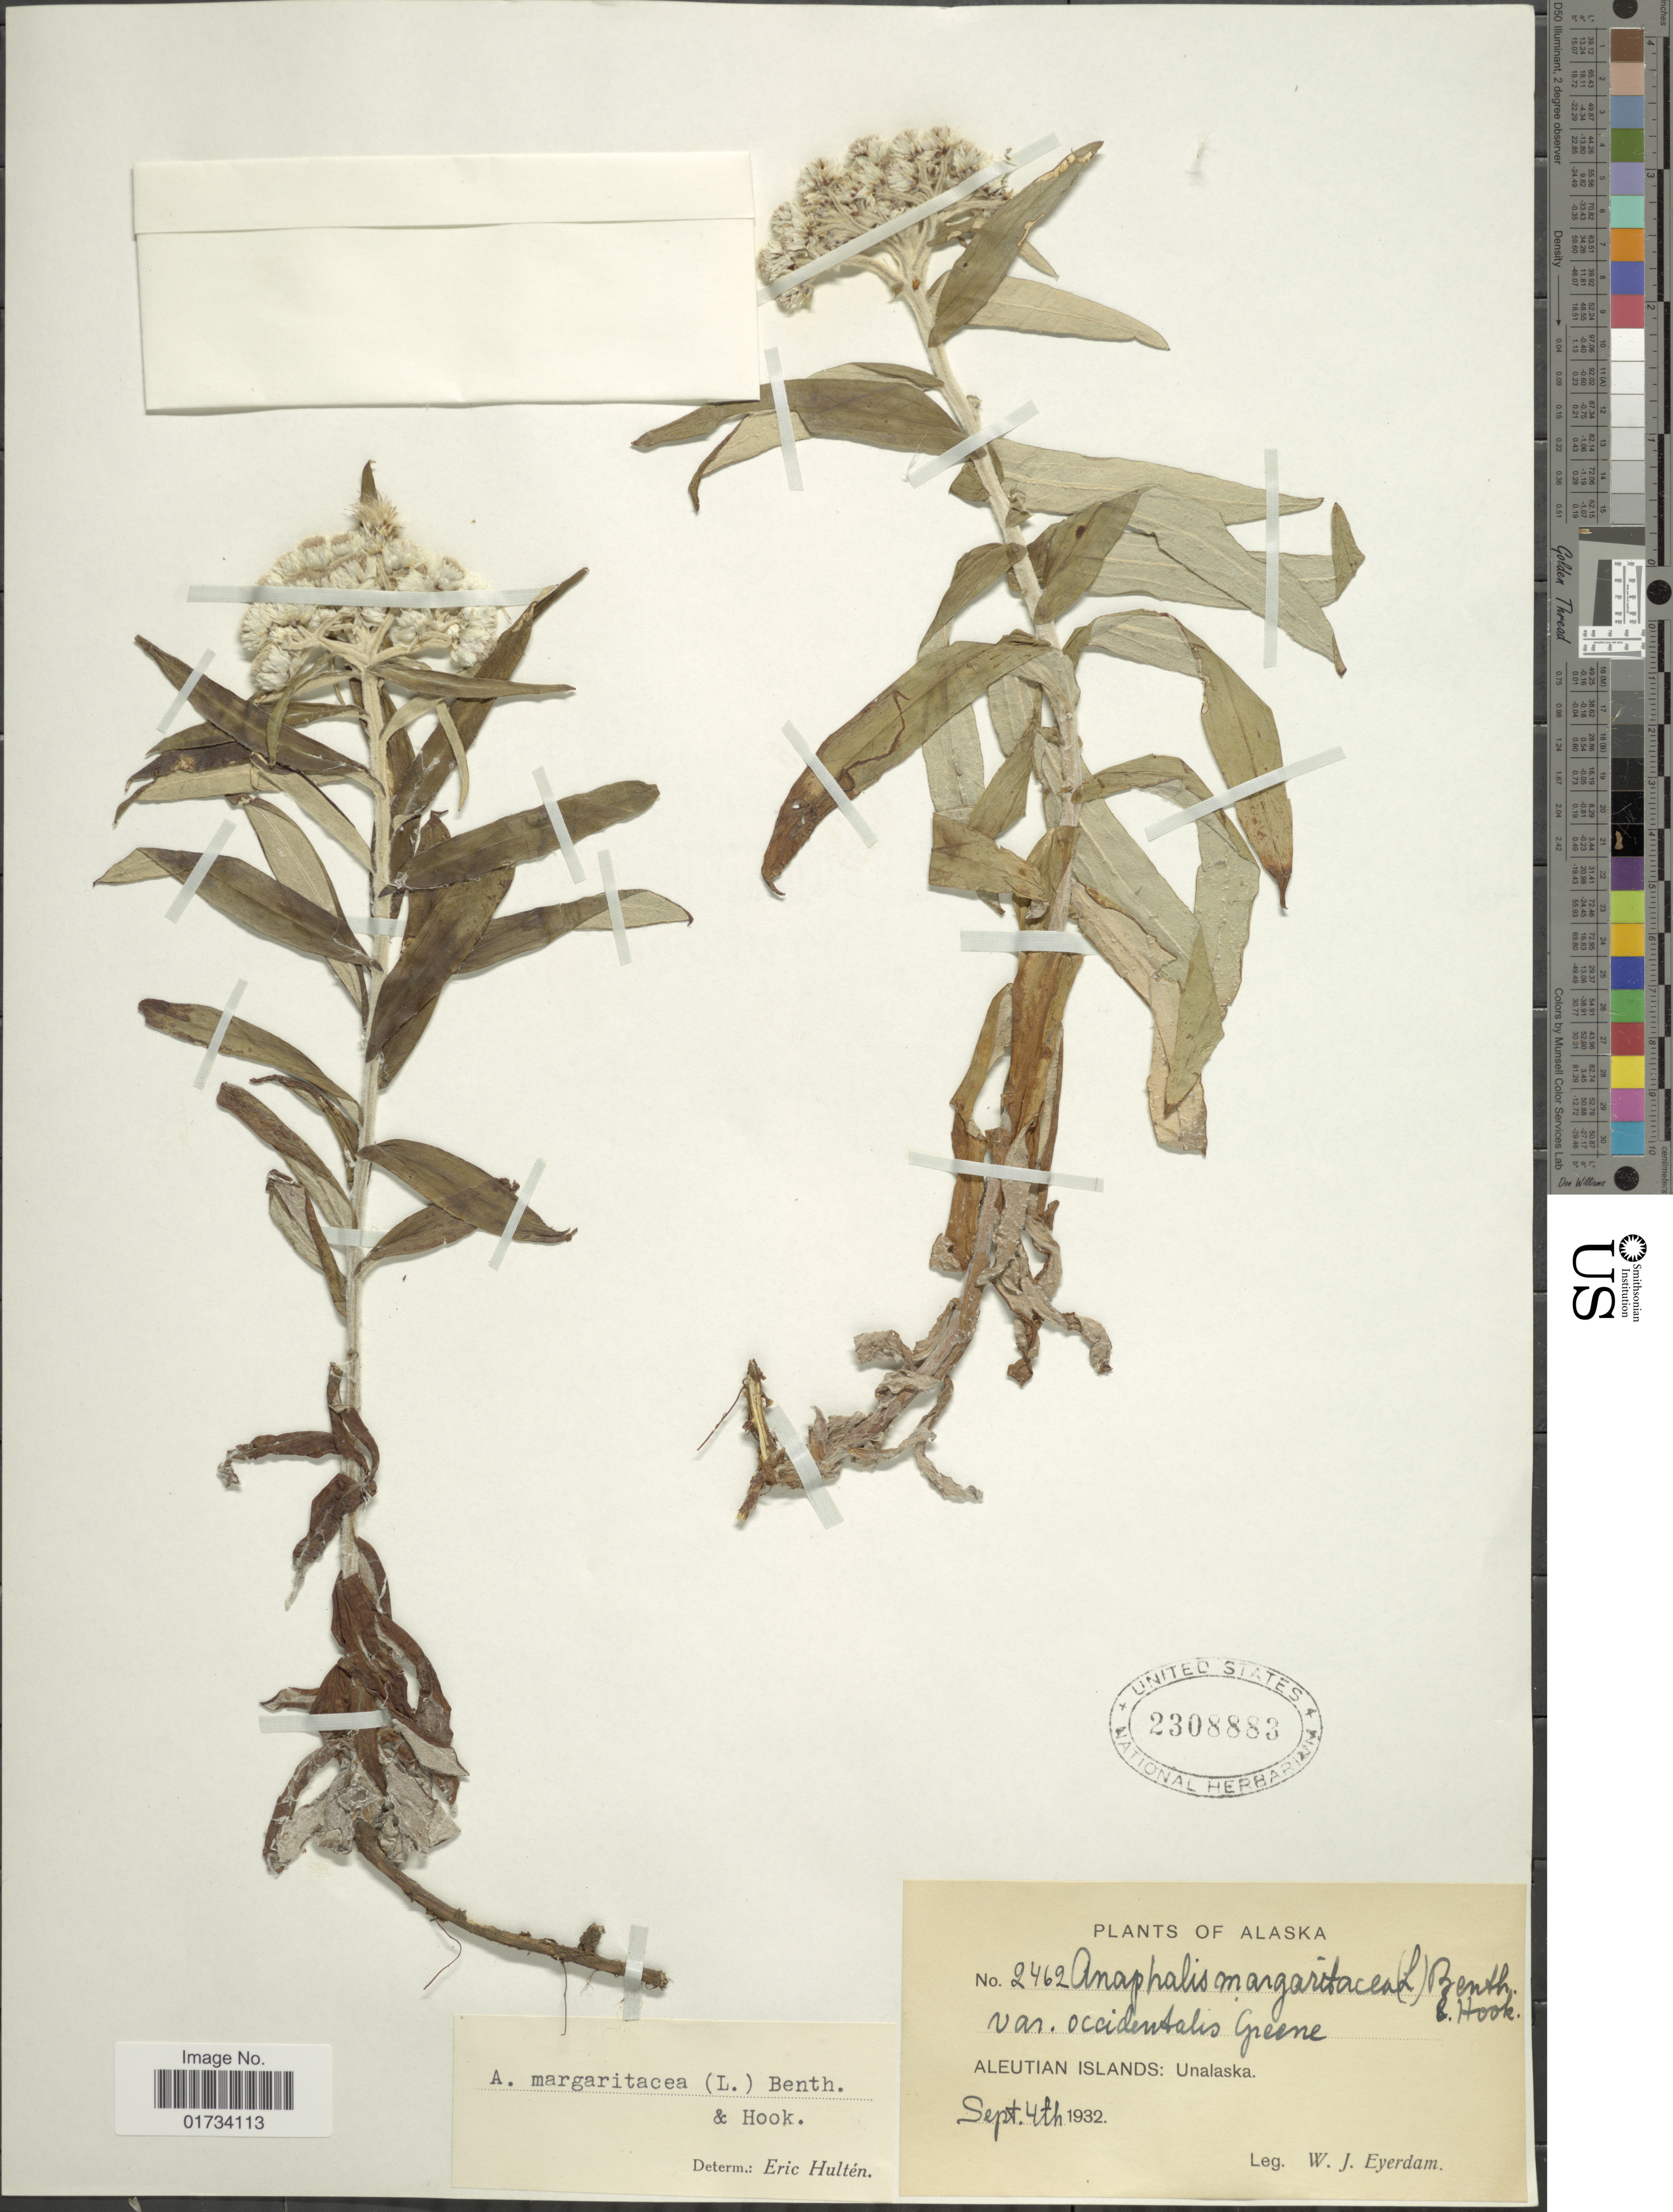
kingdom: Plantae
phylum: Tracheophyta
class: Magnoliopsida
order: Asterales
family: Asteraceae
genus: Anaphalis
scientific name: Anaphalis margaritacea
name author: (L.) Benth. & Hook. f.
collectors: W. J. Eyerdam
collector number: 2462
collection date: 1932-09-04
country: United States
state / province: Alaska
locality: Aleutian Islands: Unalaska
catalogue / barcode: US 2308883